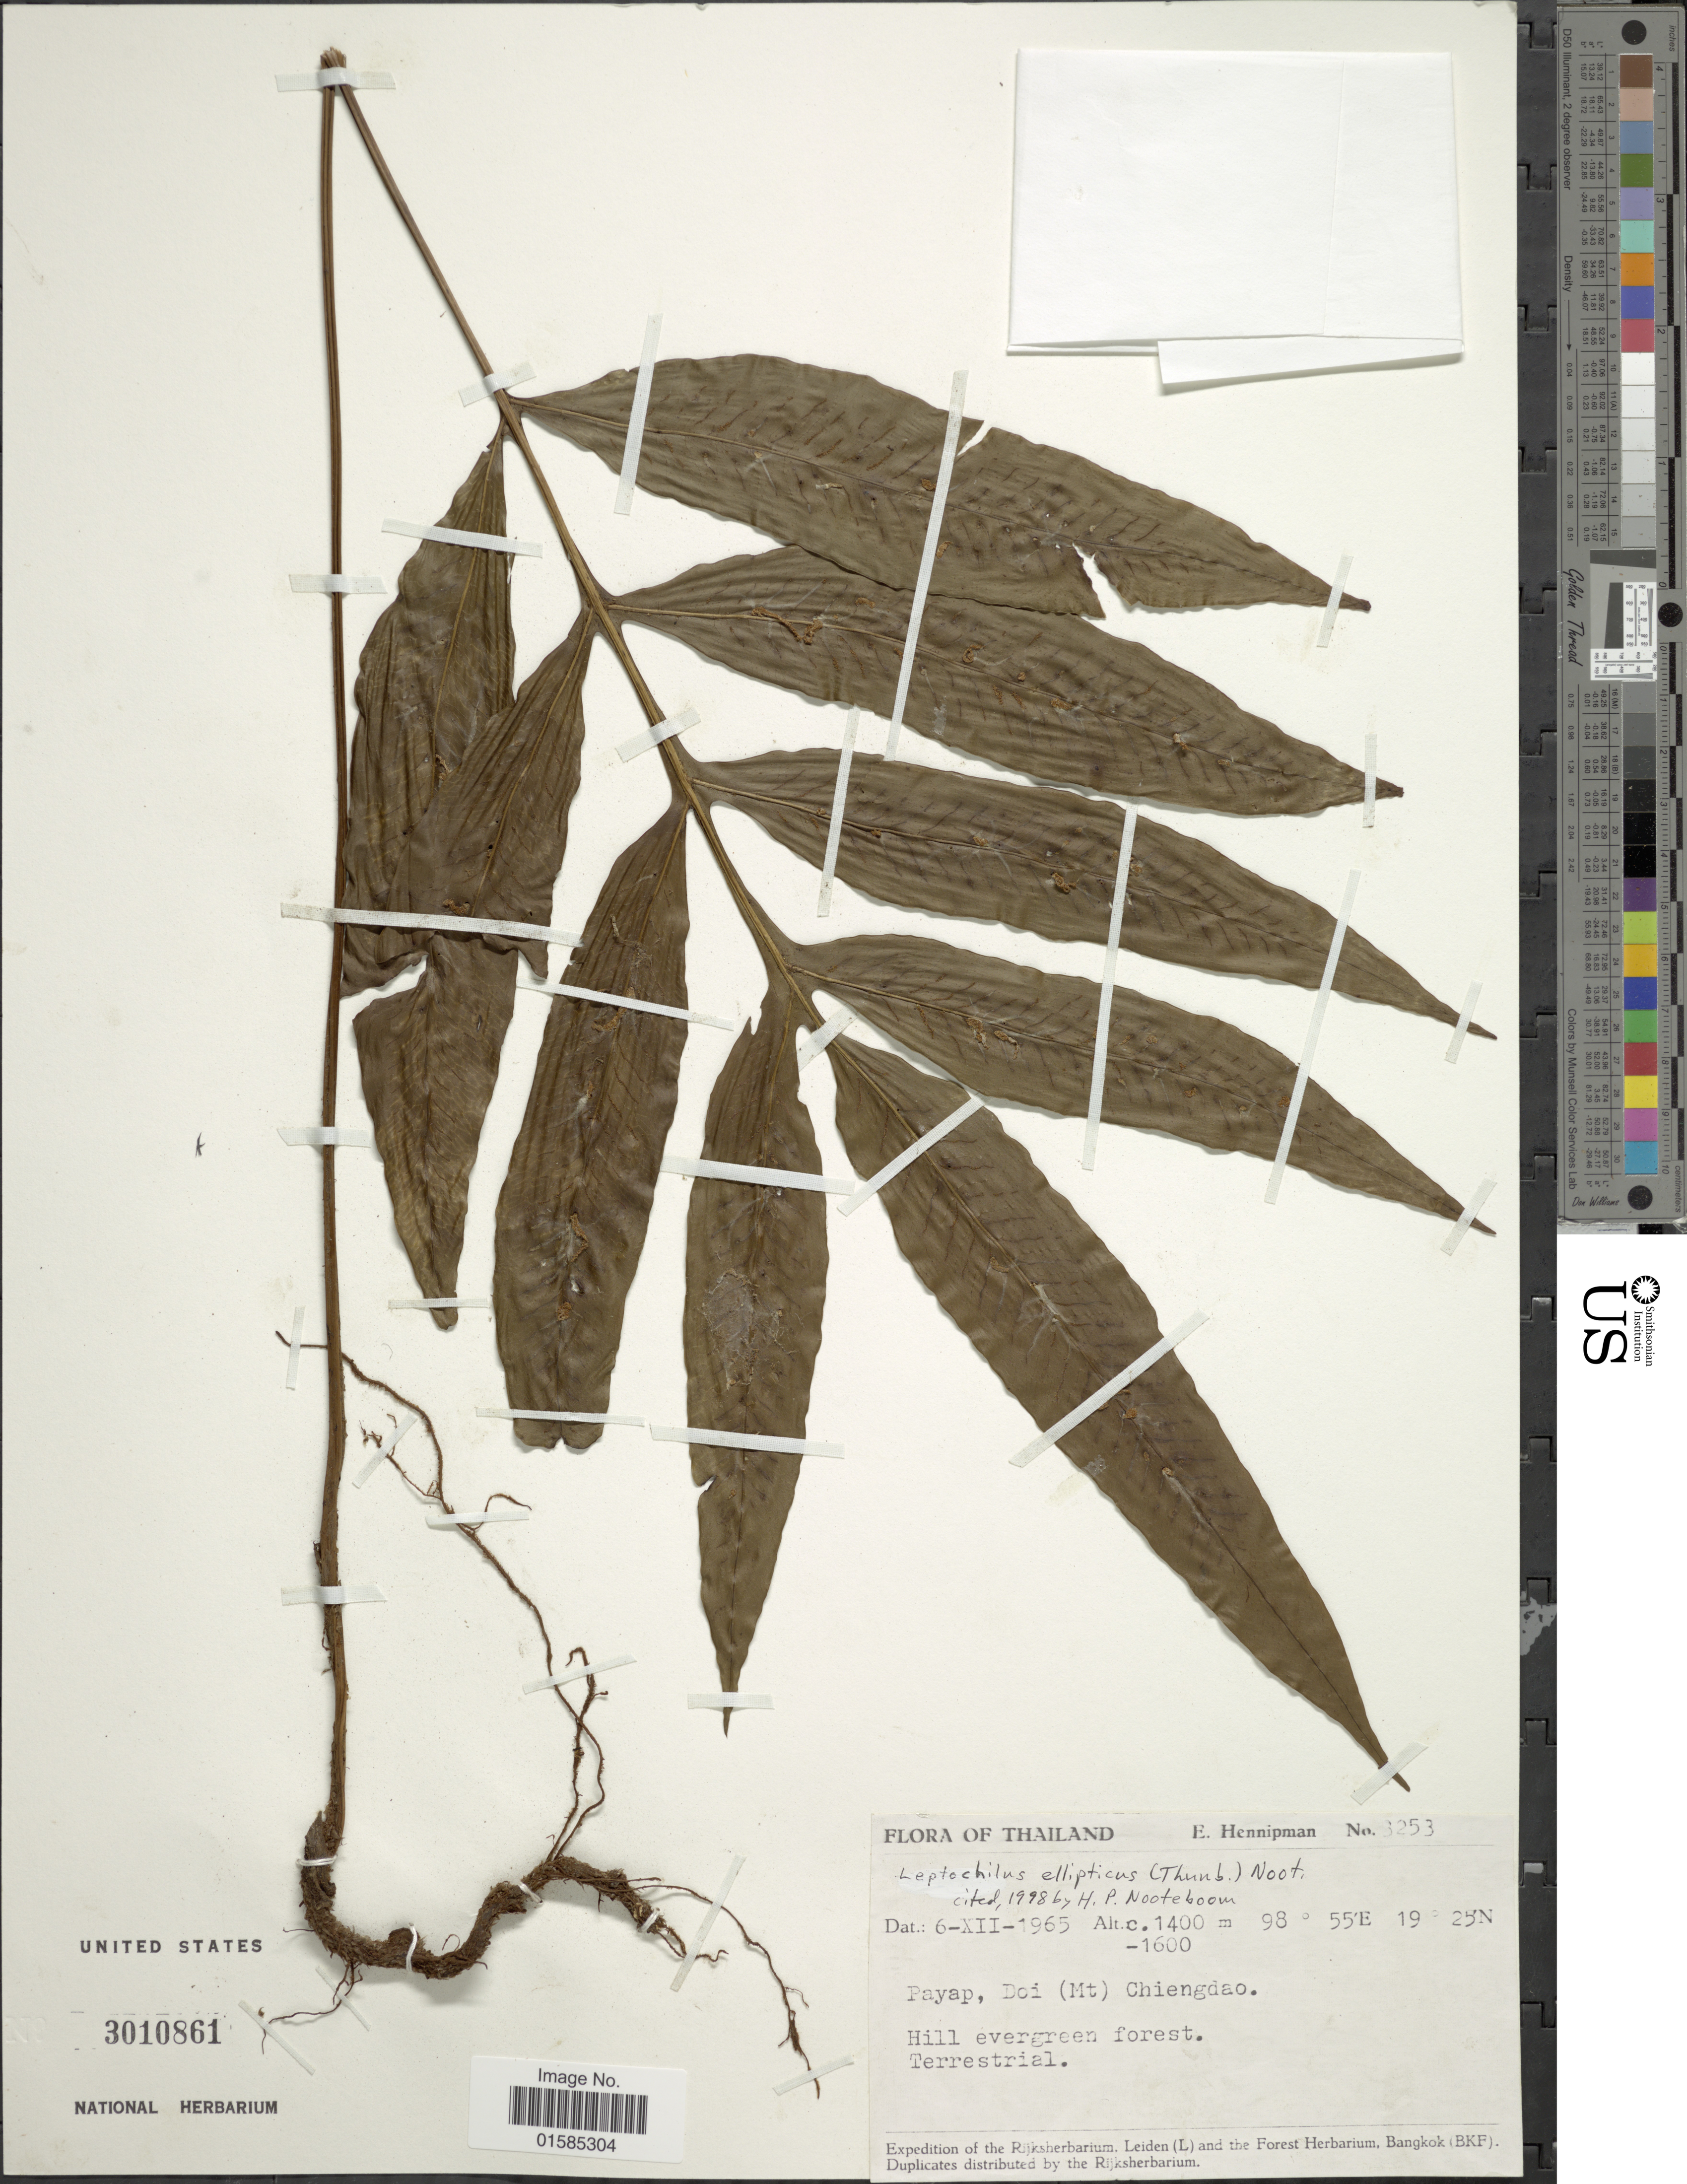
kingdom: Plantae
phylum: Tracheophyta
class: Polypodiopsida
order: Polypodiales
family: Polypodiaceae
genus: Leptochilus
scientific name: Leptochilus ellipticus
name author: (Thunb.) Noot.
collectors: E. Hennipman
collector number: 3253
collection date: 1965-12-06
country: Thailand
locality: Thailand, Payap, Doi (Mt) Chiengdao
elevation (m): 1400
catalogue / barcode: US 3010861